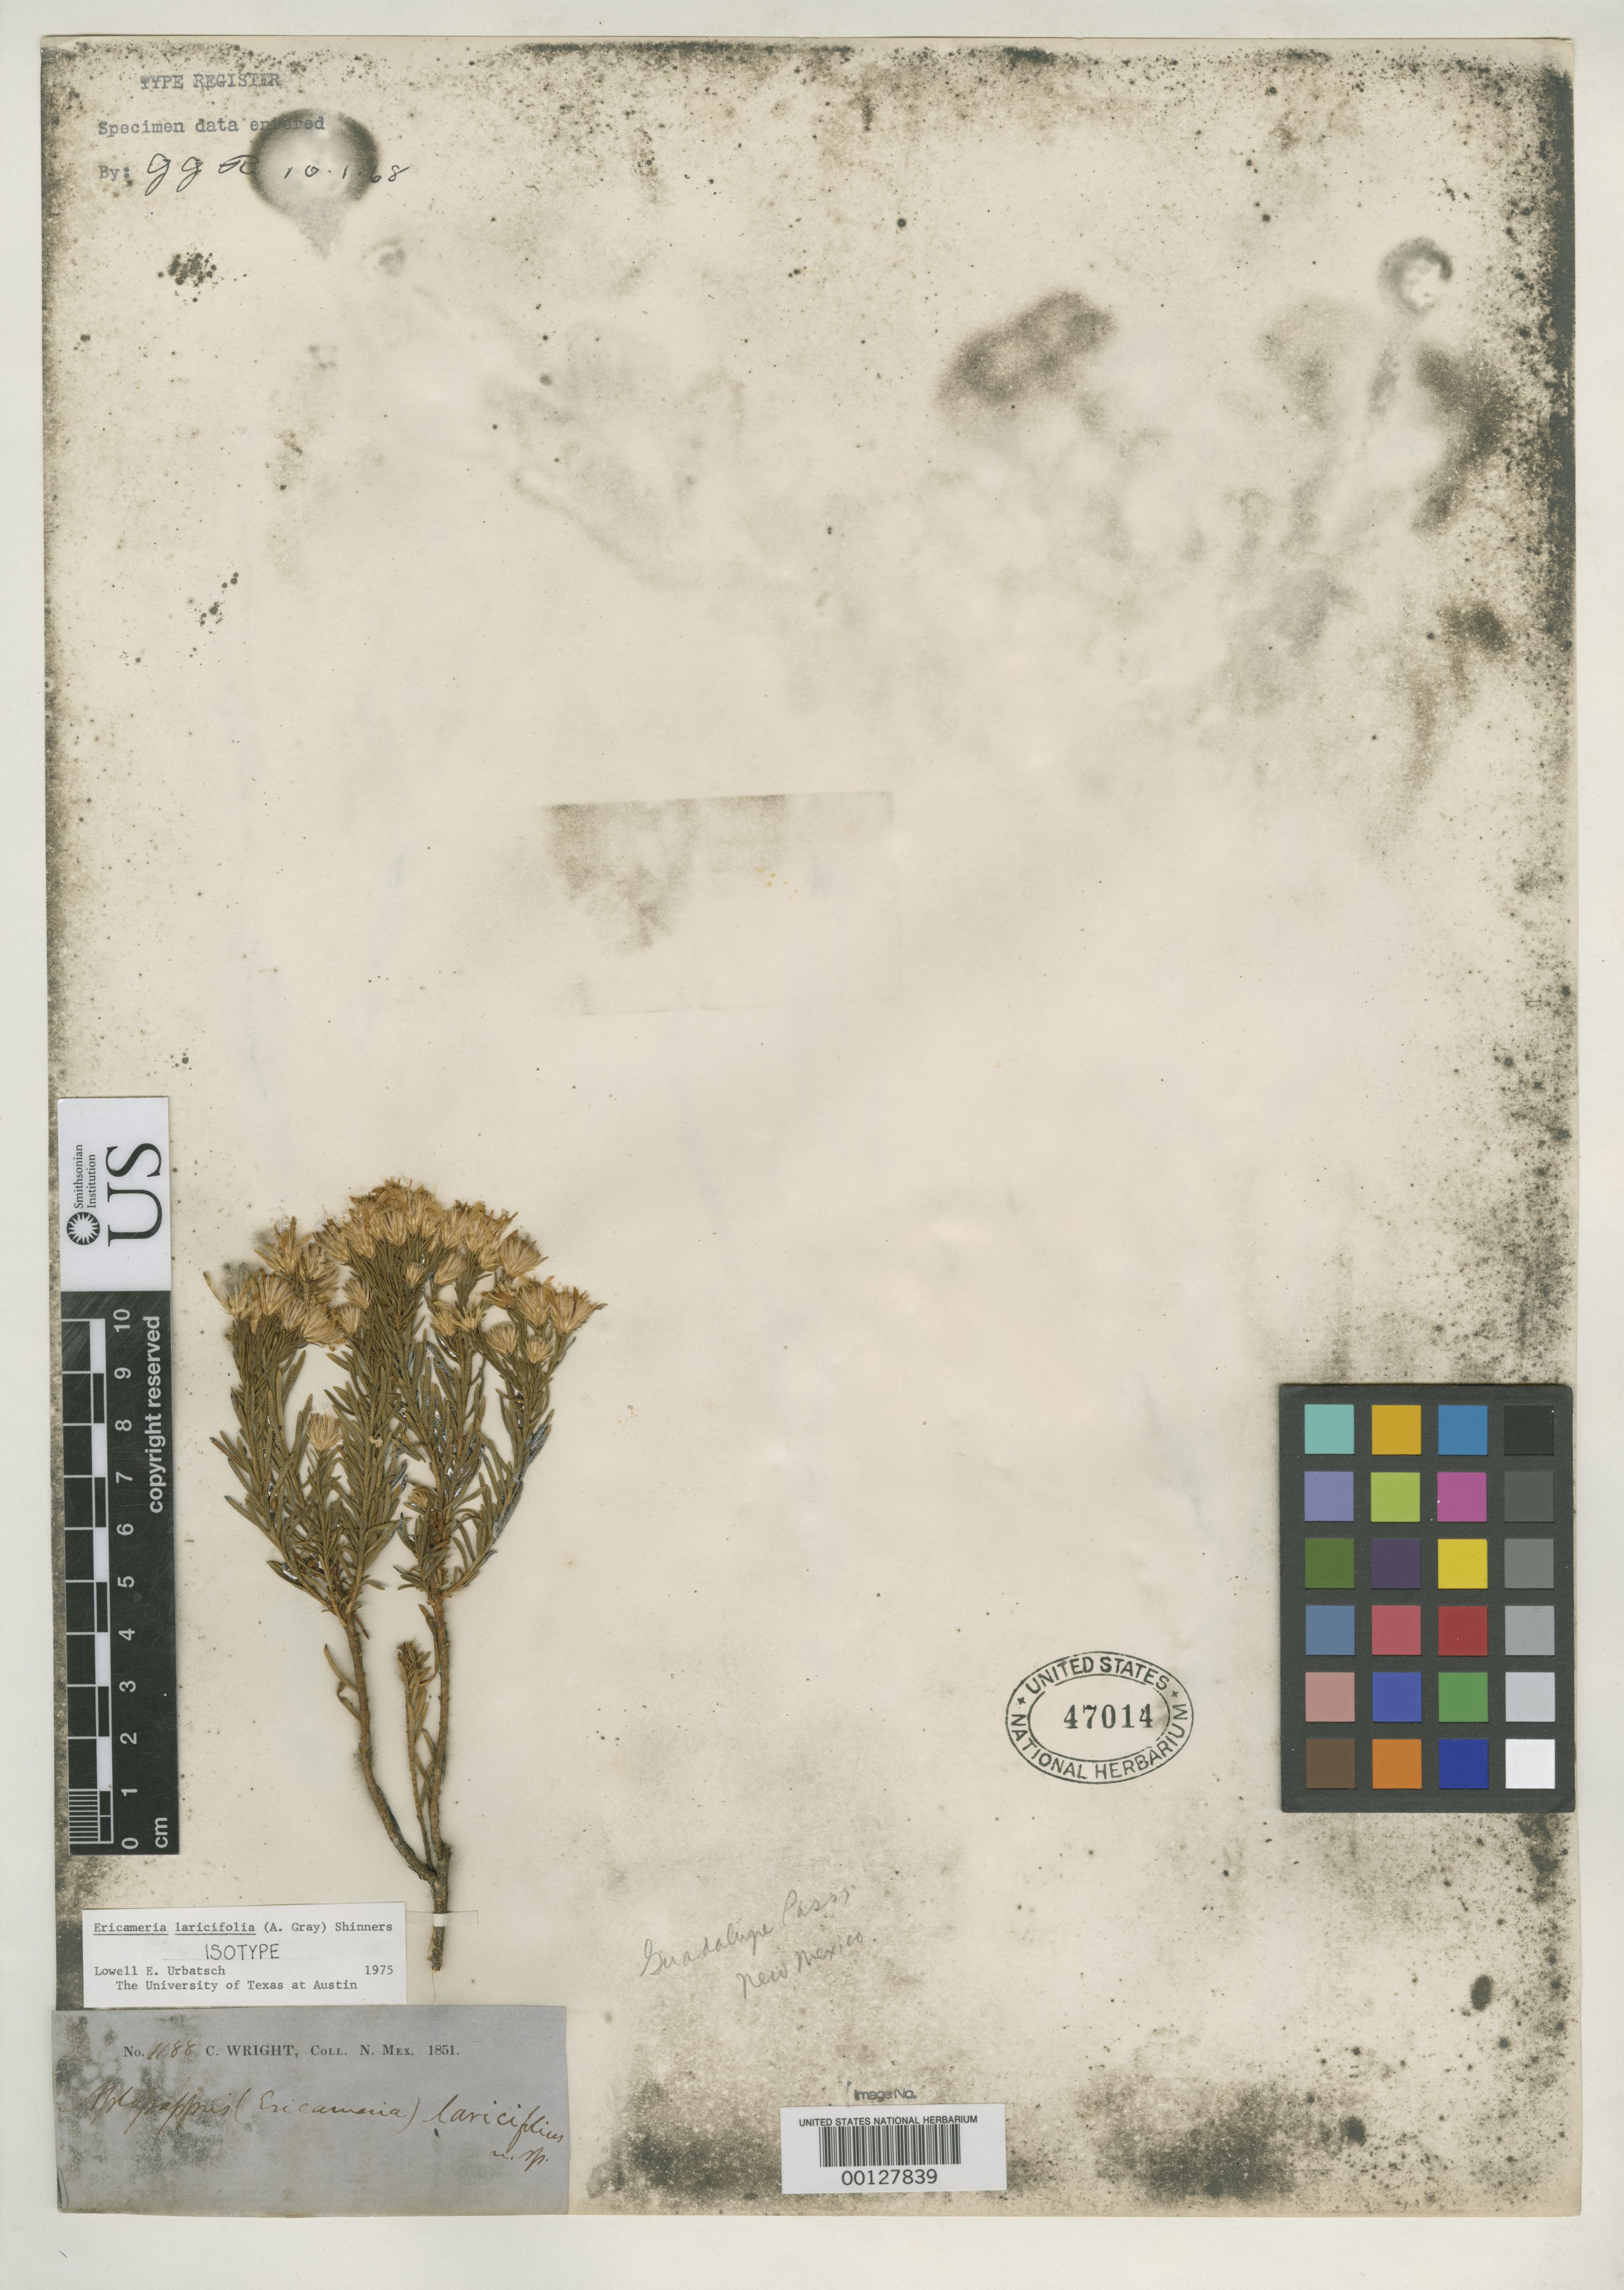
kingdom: Plantae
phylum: Tracheophyta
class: Magnoliopsida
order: Asterales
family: Asteraceae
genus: Haplopappus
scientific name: Haplopappus laricifolius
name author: A. Gray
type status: Type Collection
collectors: C. Wright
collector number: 1188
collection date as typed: Oct 1851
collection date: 1851-10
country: United States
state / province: New Mexico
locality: Guadalupe Pass.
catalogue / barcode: US 47014